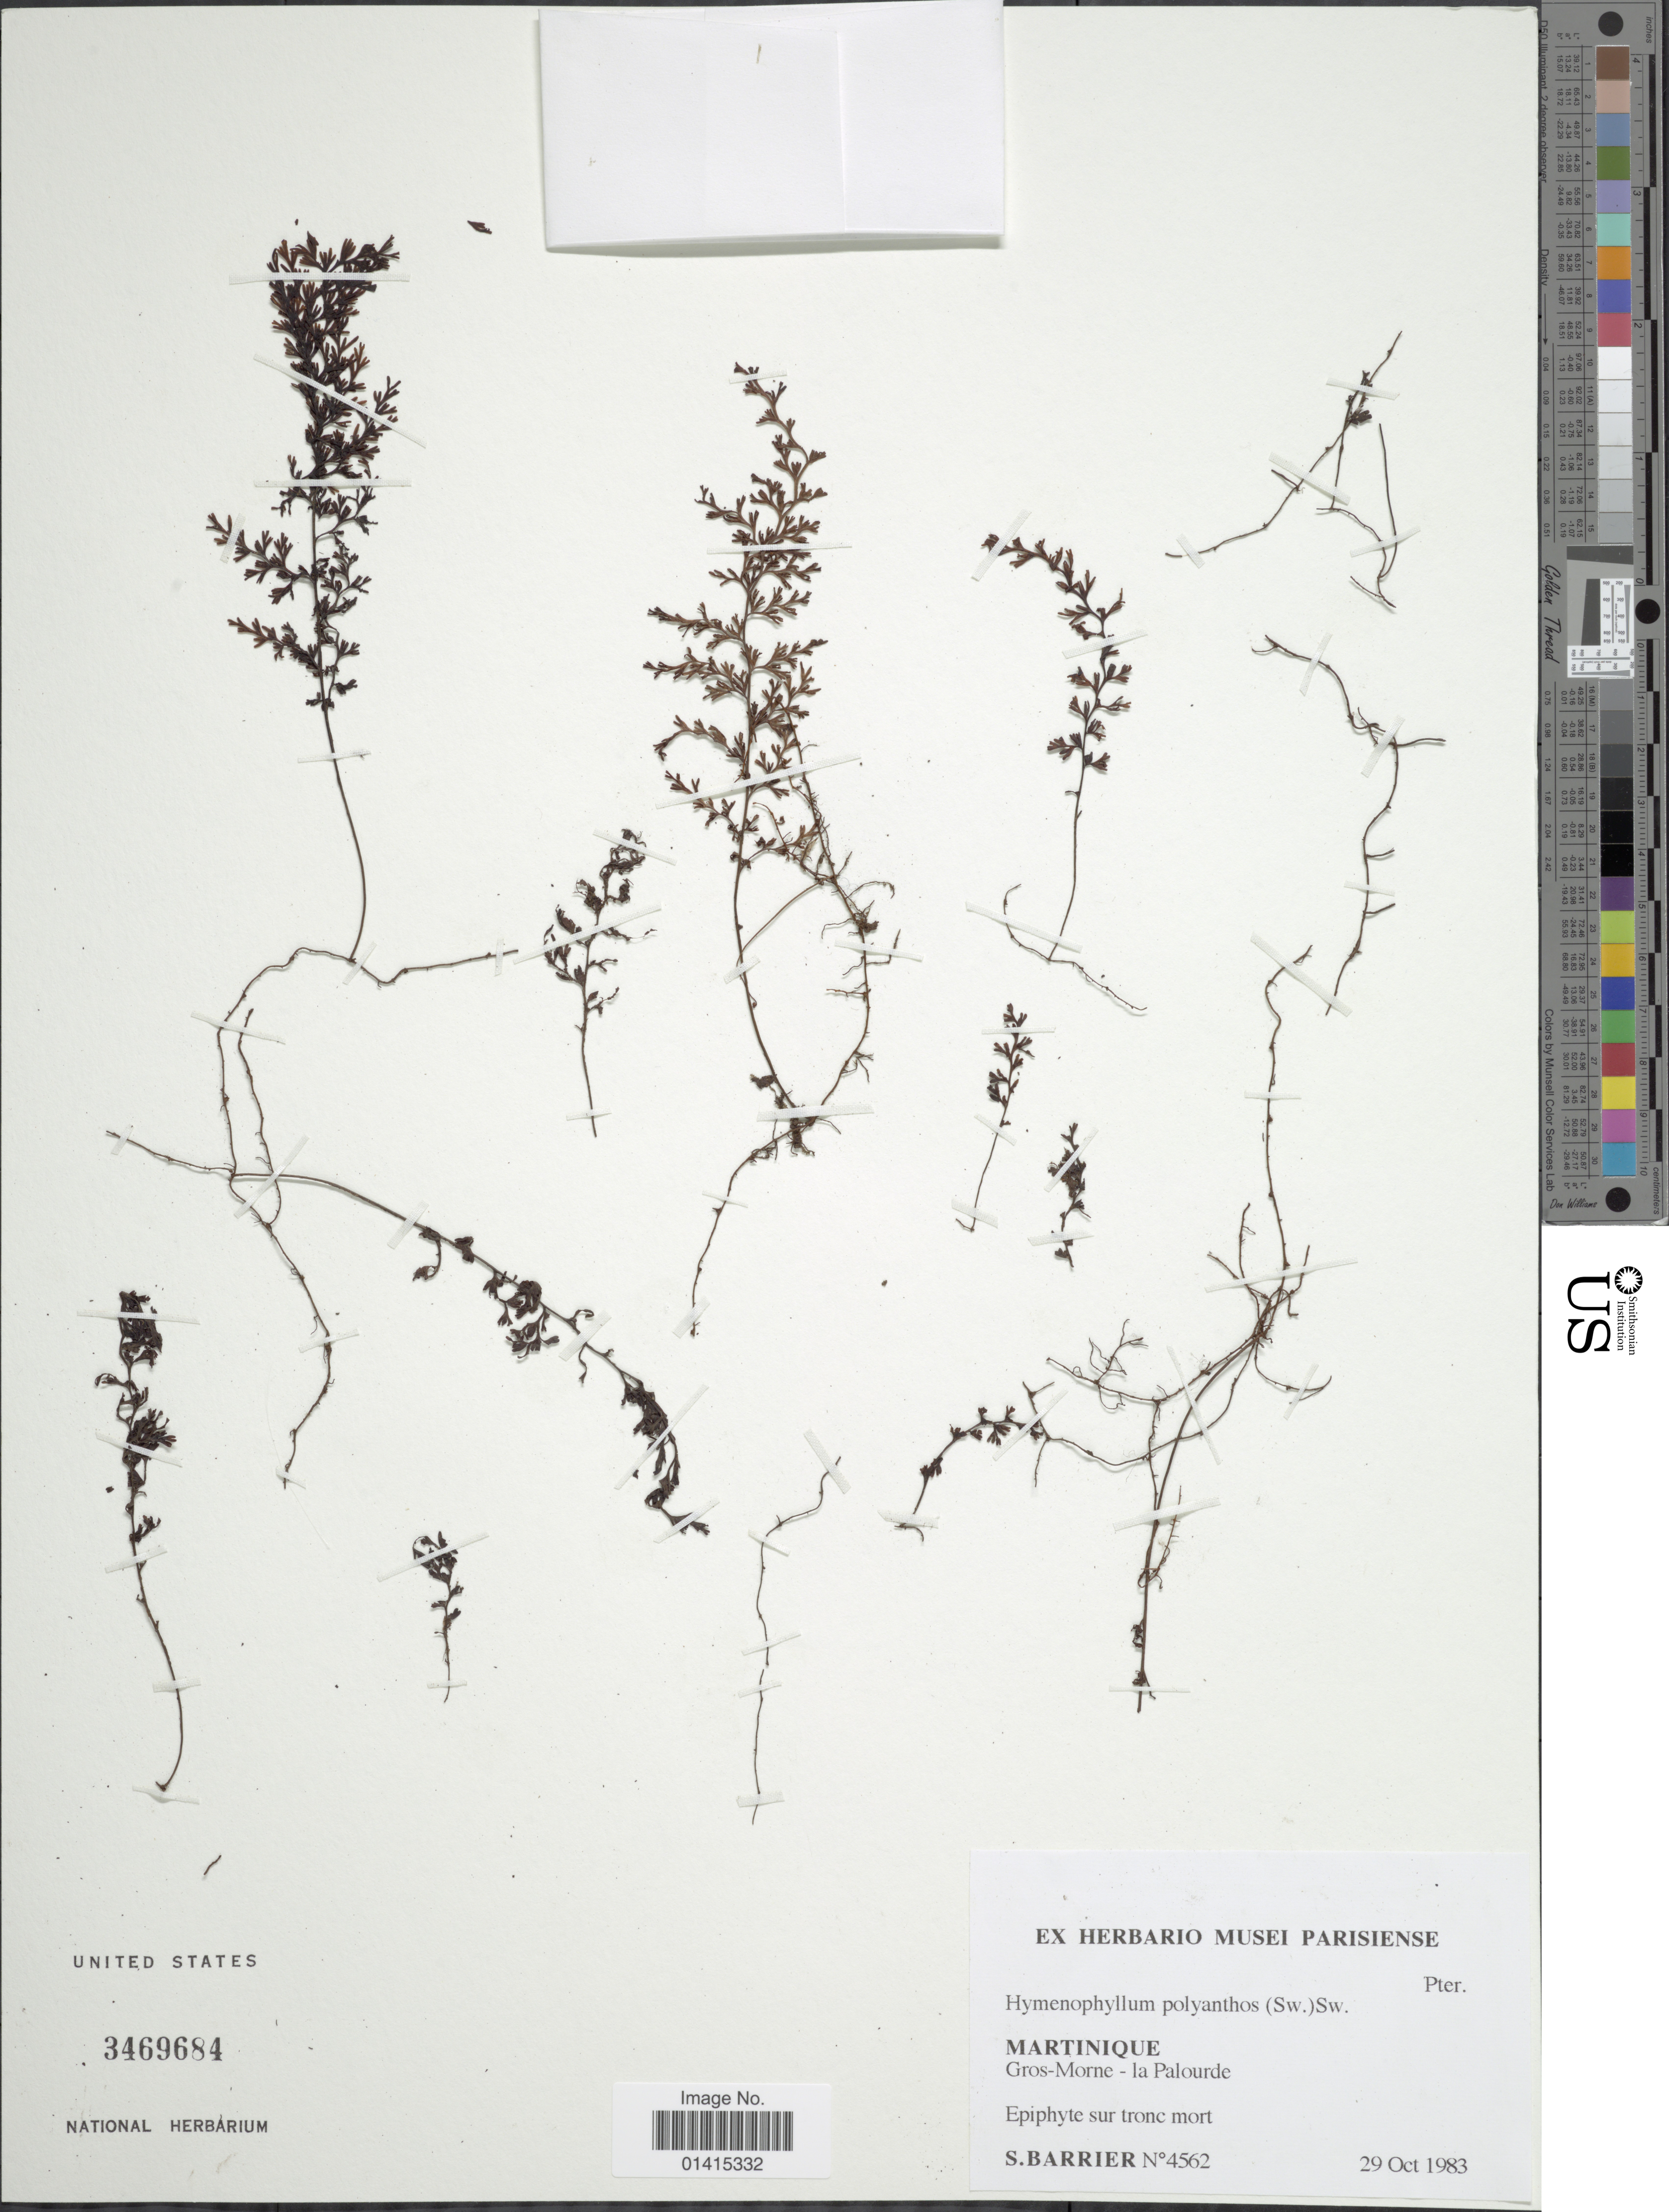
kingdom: Plantae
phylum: Tracheophyta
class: Polypodiopsida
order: Hymenophyllales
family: Hymenophyllaceae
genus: Hymenophyllum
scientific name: Hymenophyllum polyanthos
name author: (Sw.) Sw.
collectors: S. Barrier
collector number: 4562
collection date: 1983-10-29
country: Martinique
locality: Martinique, Gros-Morne-la Palourde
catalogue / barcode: US 3469684